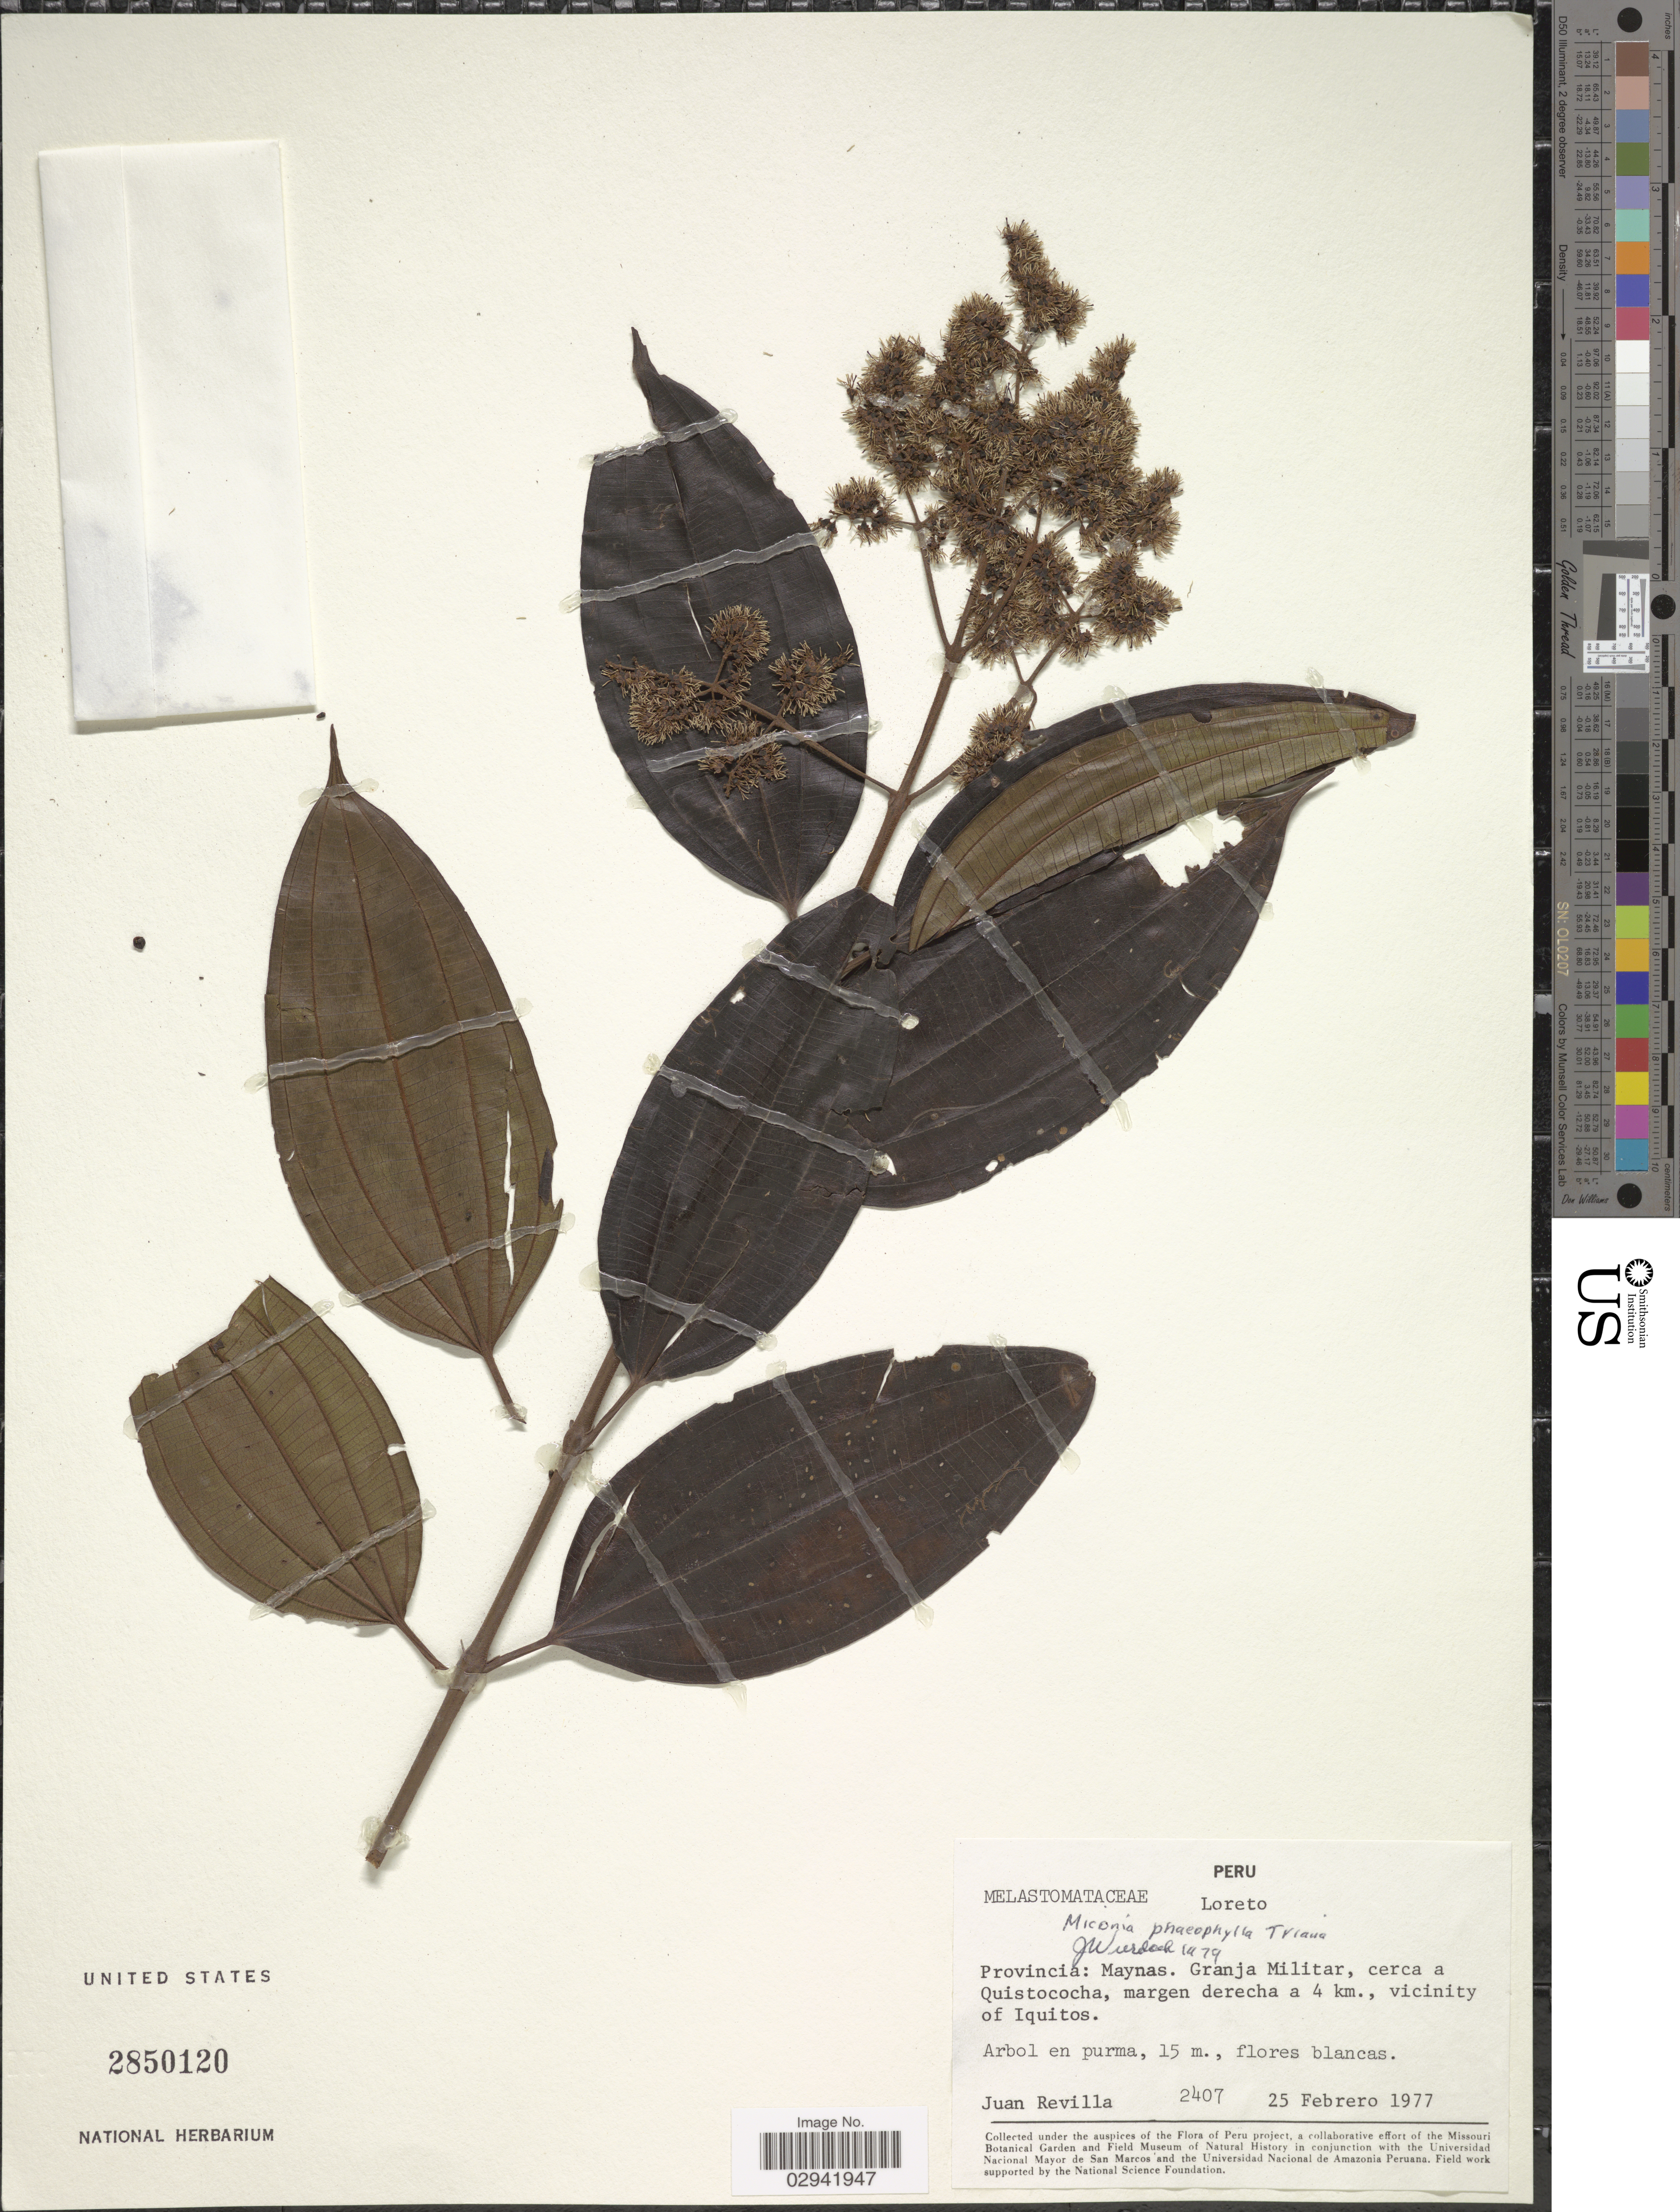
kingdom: Plantae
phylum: Tracheophyta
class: Magnoliopsida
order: Myrtales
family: Melastomataceae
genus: Miconia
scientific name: Miconia phaeophylla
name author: Triana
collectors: J. Revilla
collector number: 2407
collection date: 1977-02-25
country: Peru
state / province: Loreto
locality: Provincia: Maynas. Granja Militar, cerca a Quistococha, margen derecha a 4 km., vicinity of Iquitos.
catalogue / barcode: US 2850120